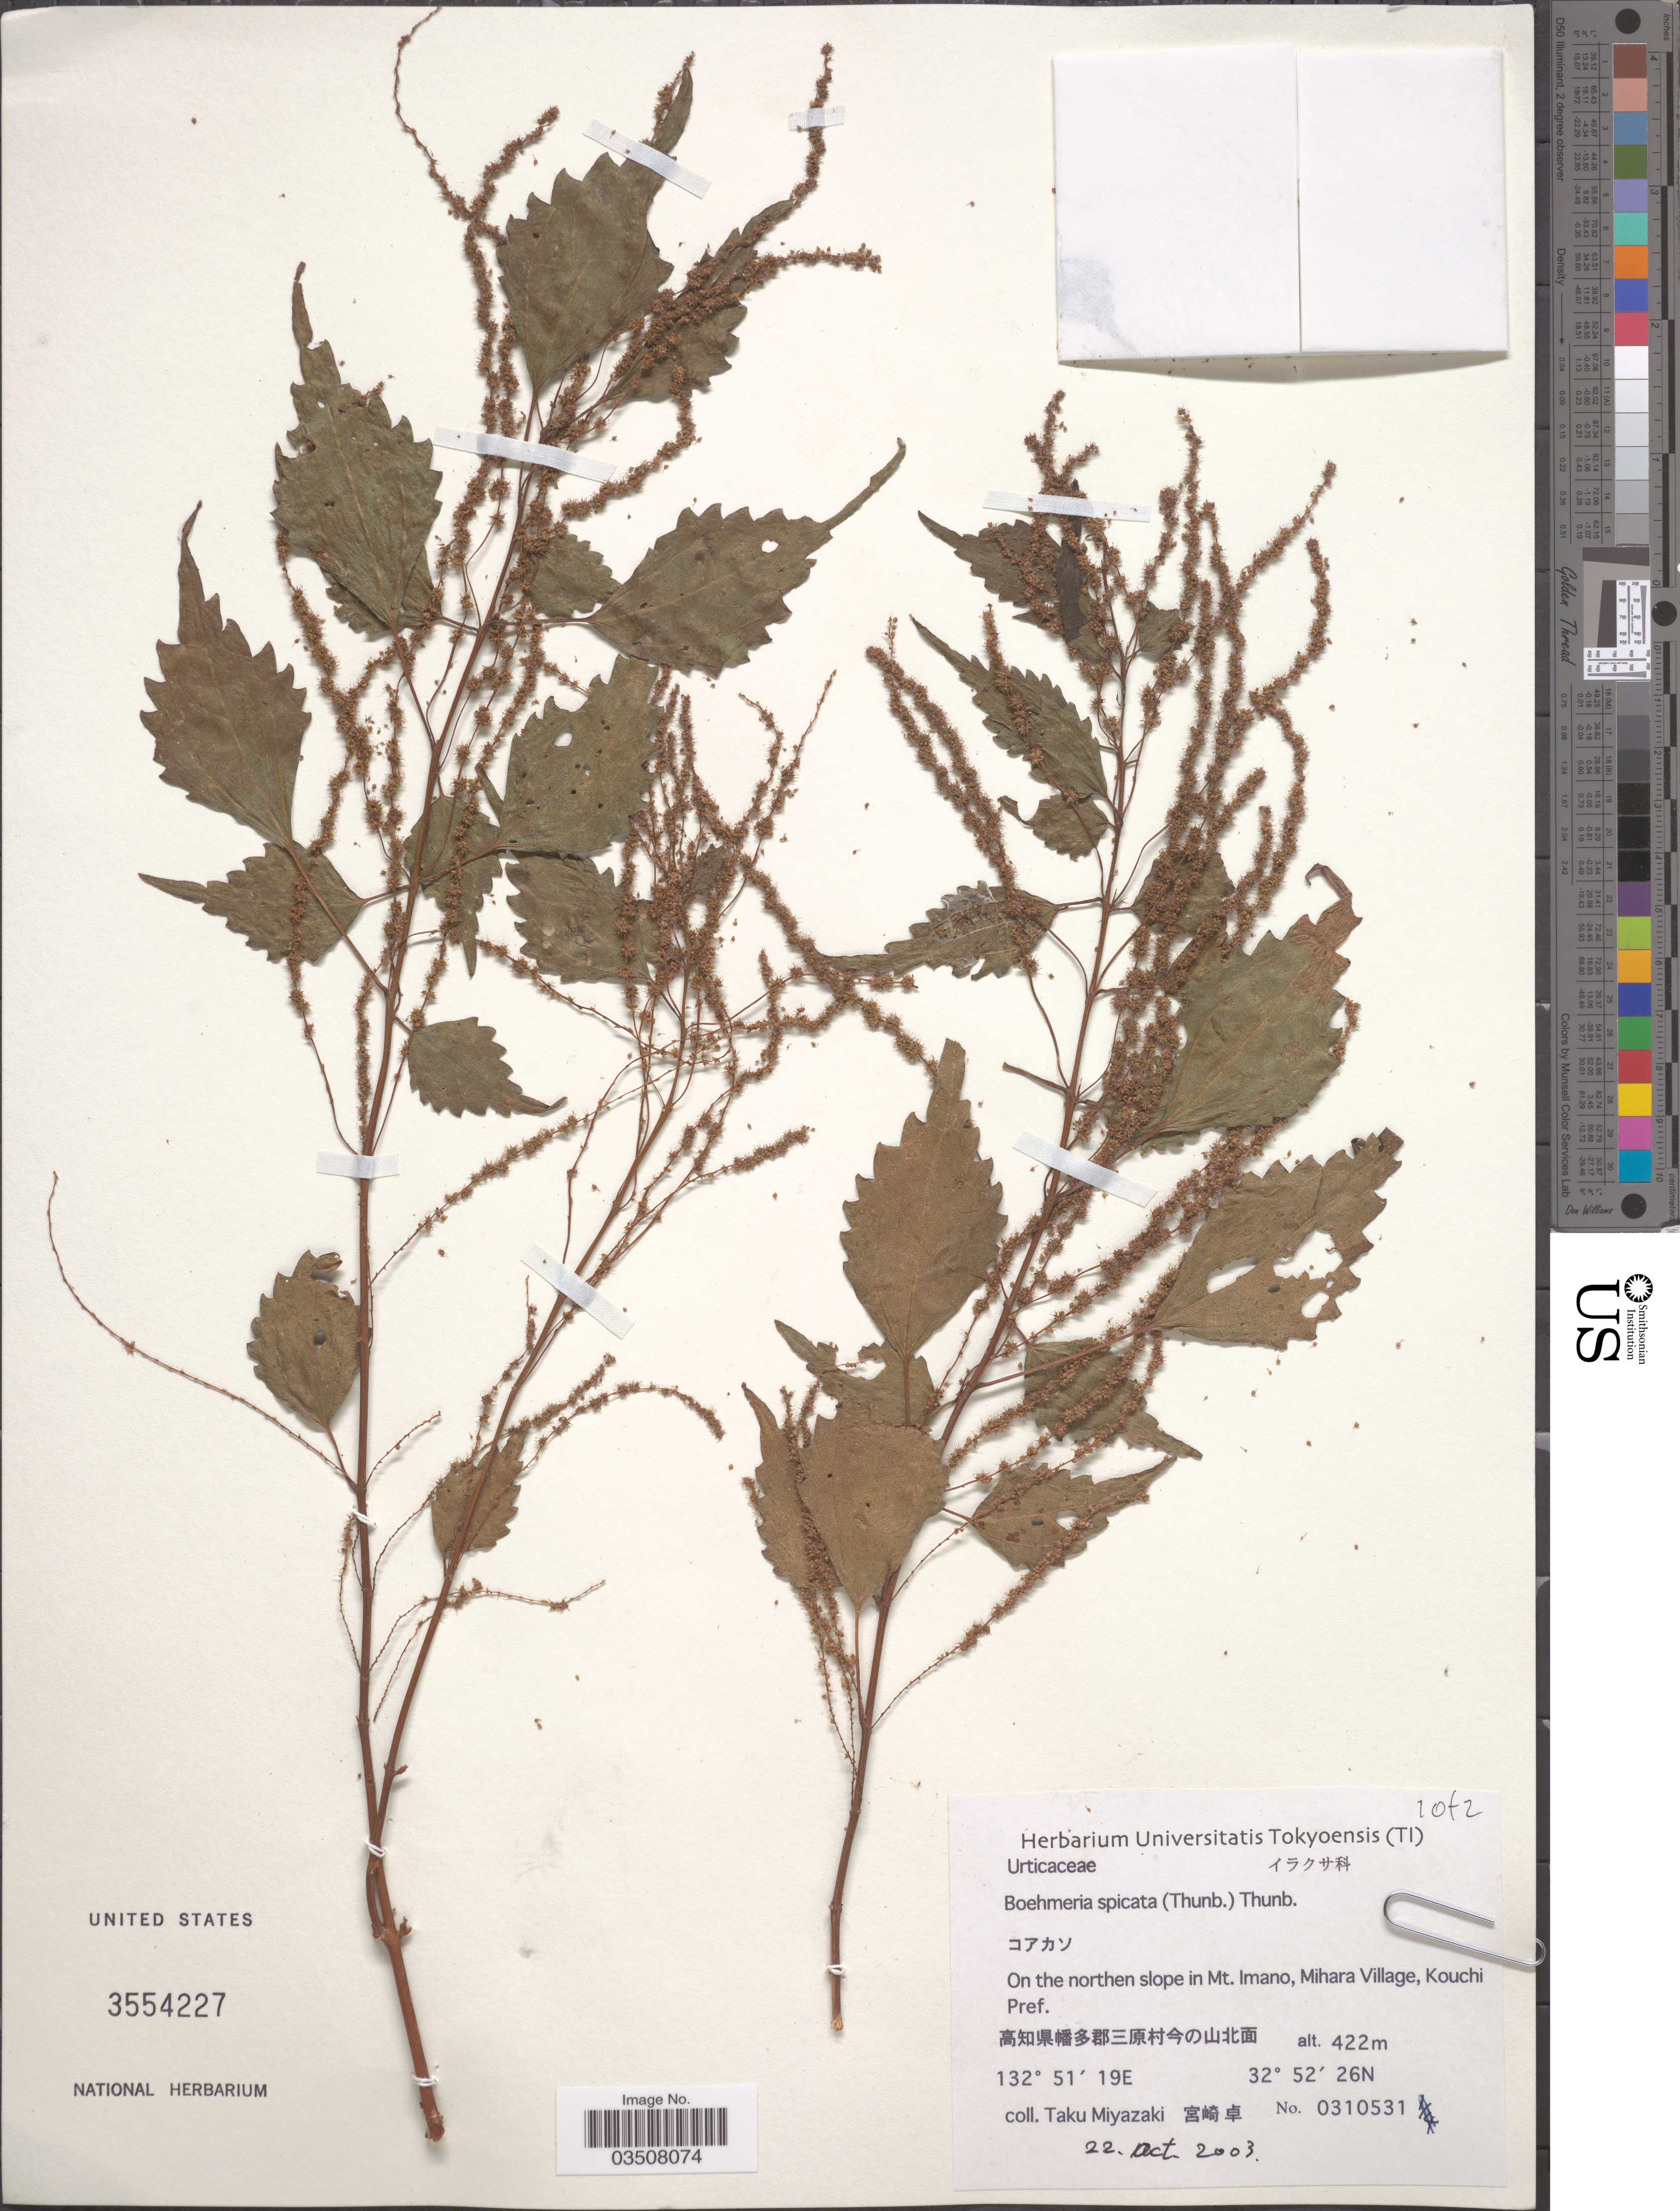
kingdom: Plantae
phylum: Tracheophyta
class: Magnoliopsida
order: Rosales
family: Urticaceae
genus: Boehmeria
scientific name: Boehmeria spicata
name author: (Thunb.) Thunb.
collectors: T. Miyazaki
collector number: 0310531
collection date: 2003-10-22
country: Japan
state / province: Koti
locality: On the northern slope in Mt. Imano, Mihara village, Kouchi Pref., X.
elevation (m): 422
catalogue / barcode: US 3554227